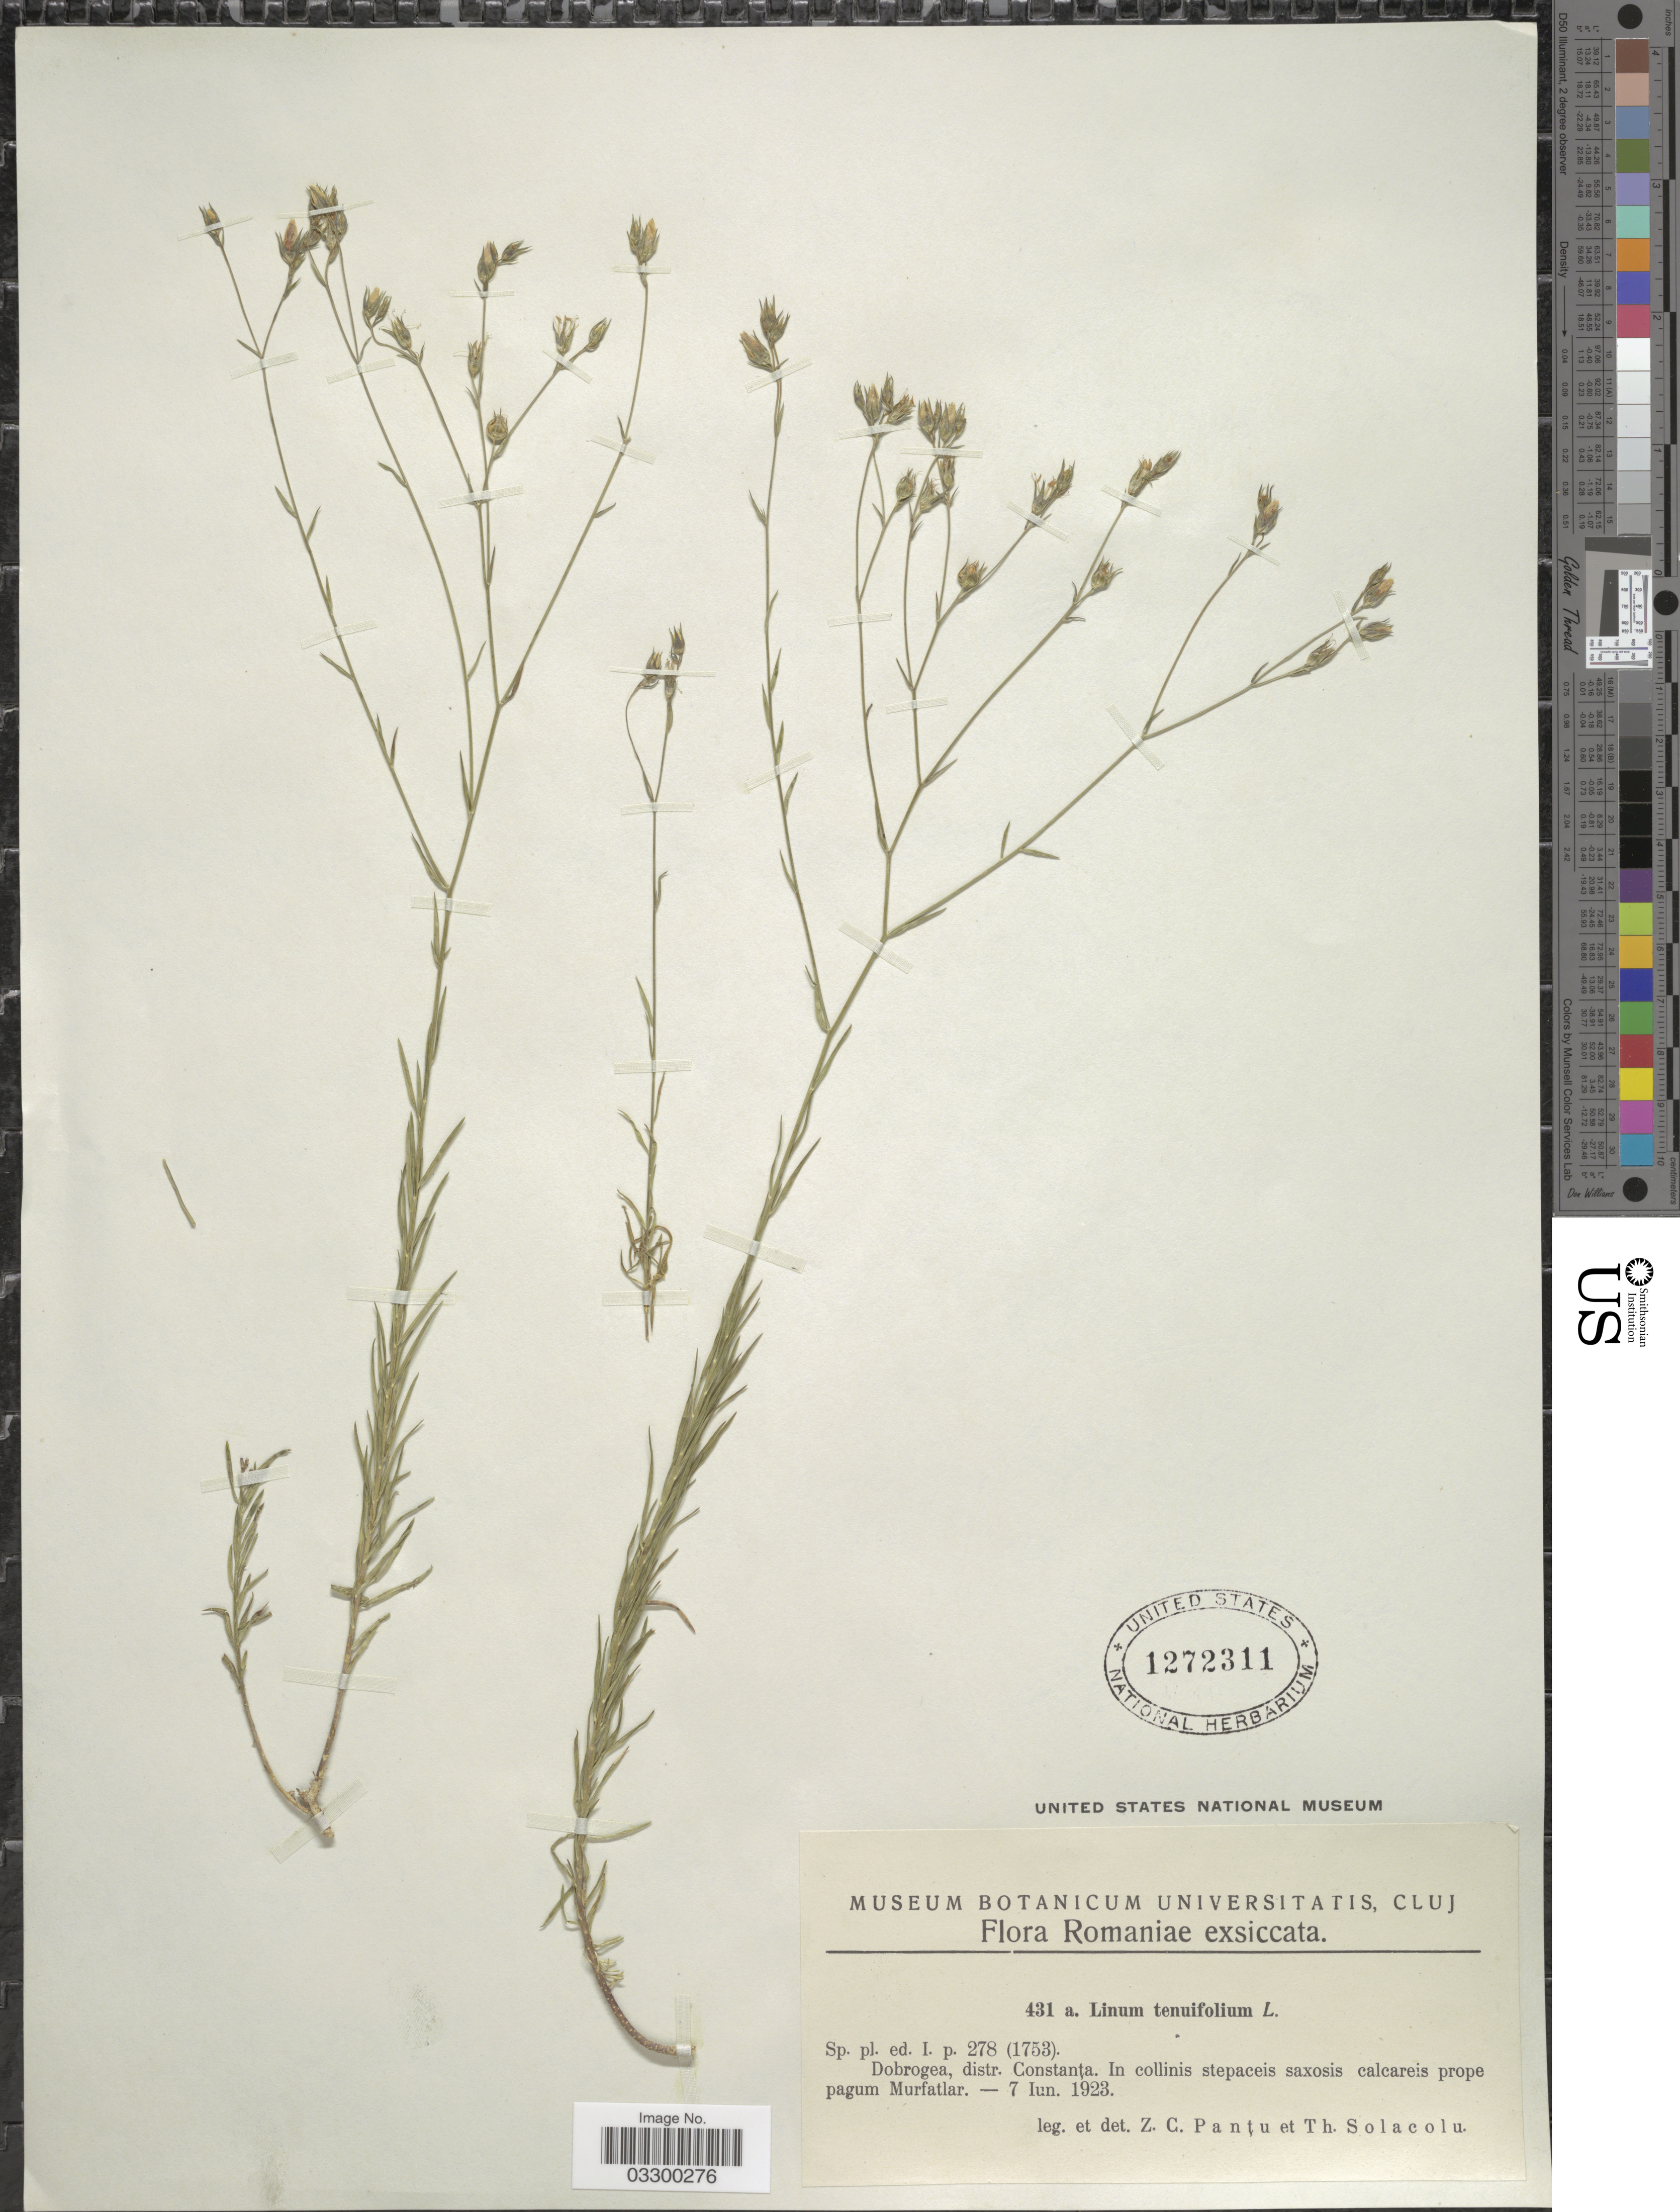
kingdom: Plantae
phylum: Tracheophyta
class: Magnoliopsida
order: Malpighiales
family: Linaceae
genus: Linum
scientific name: Linum tenuifolium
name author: L.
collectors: Z. C. Pantu & T. Solacolu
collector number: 431a.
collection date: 1923-06-07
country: Romania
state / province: Constanta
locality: Dobrogea, distr. Constanta. In collinis stepaceis saxosis calcareis prope pagum Murfatlar.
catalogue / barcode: US 1272311